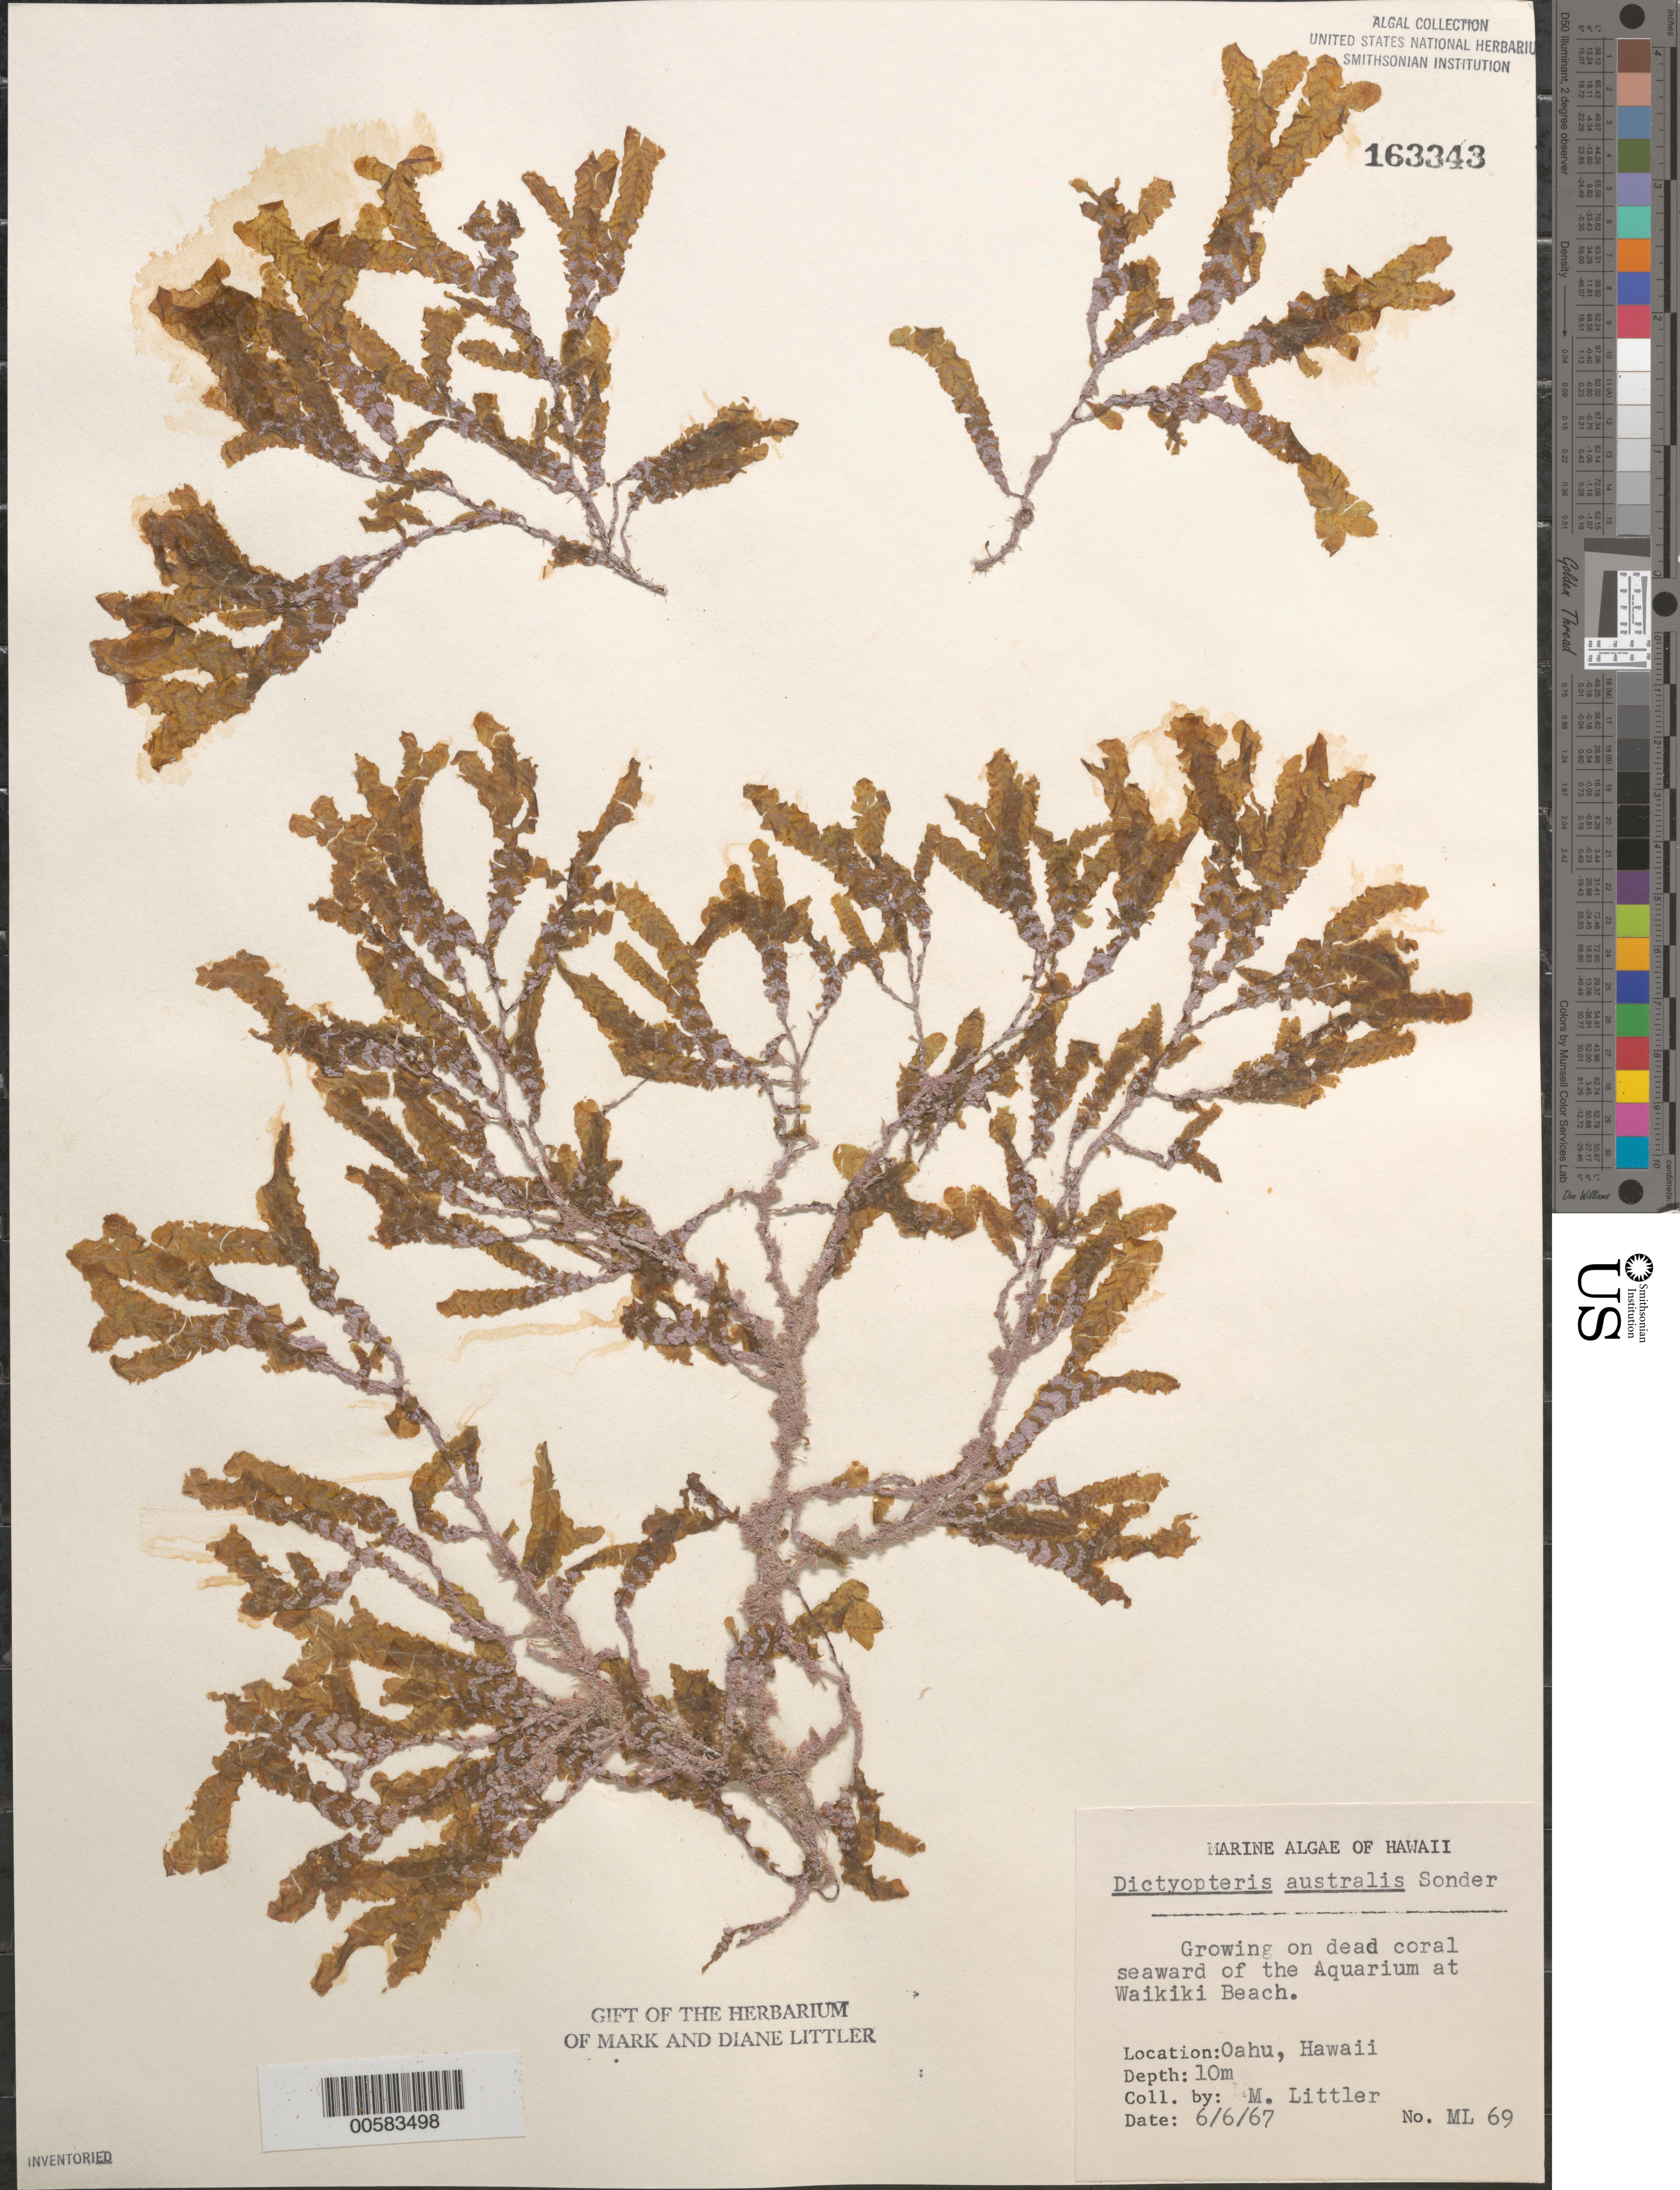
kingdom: Chromista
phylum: Ochrophyta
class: Phaeophyceae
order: Dictyotales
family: Dictyotaceae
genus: Dictyopteris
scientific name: Dictyopteris australis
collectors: M. M. Littler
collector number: ML 69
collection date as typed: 06 Jun 1967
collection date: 1967-06-06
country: United States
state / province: Hawaii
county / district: Honolulu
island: Oahu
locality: Waikiki near Aquarium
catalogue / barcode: US 163343